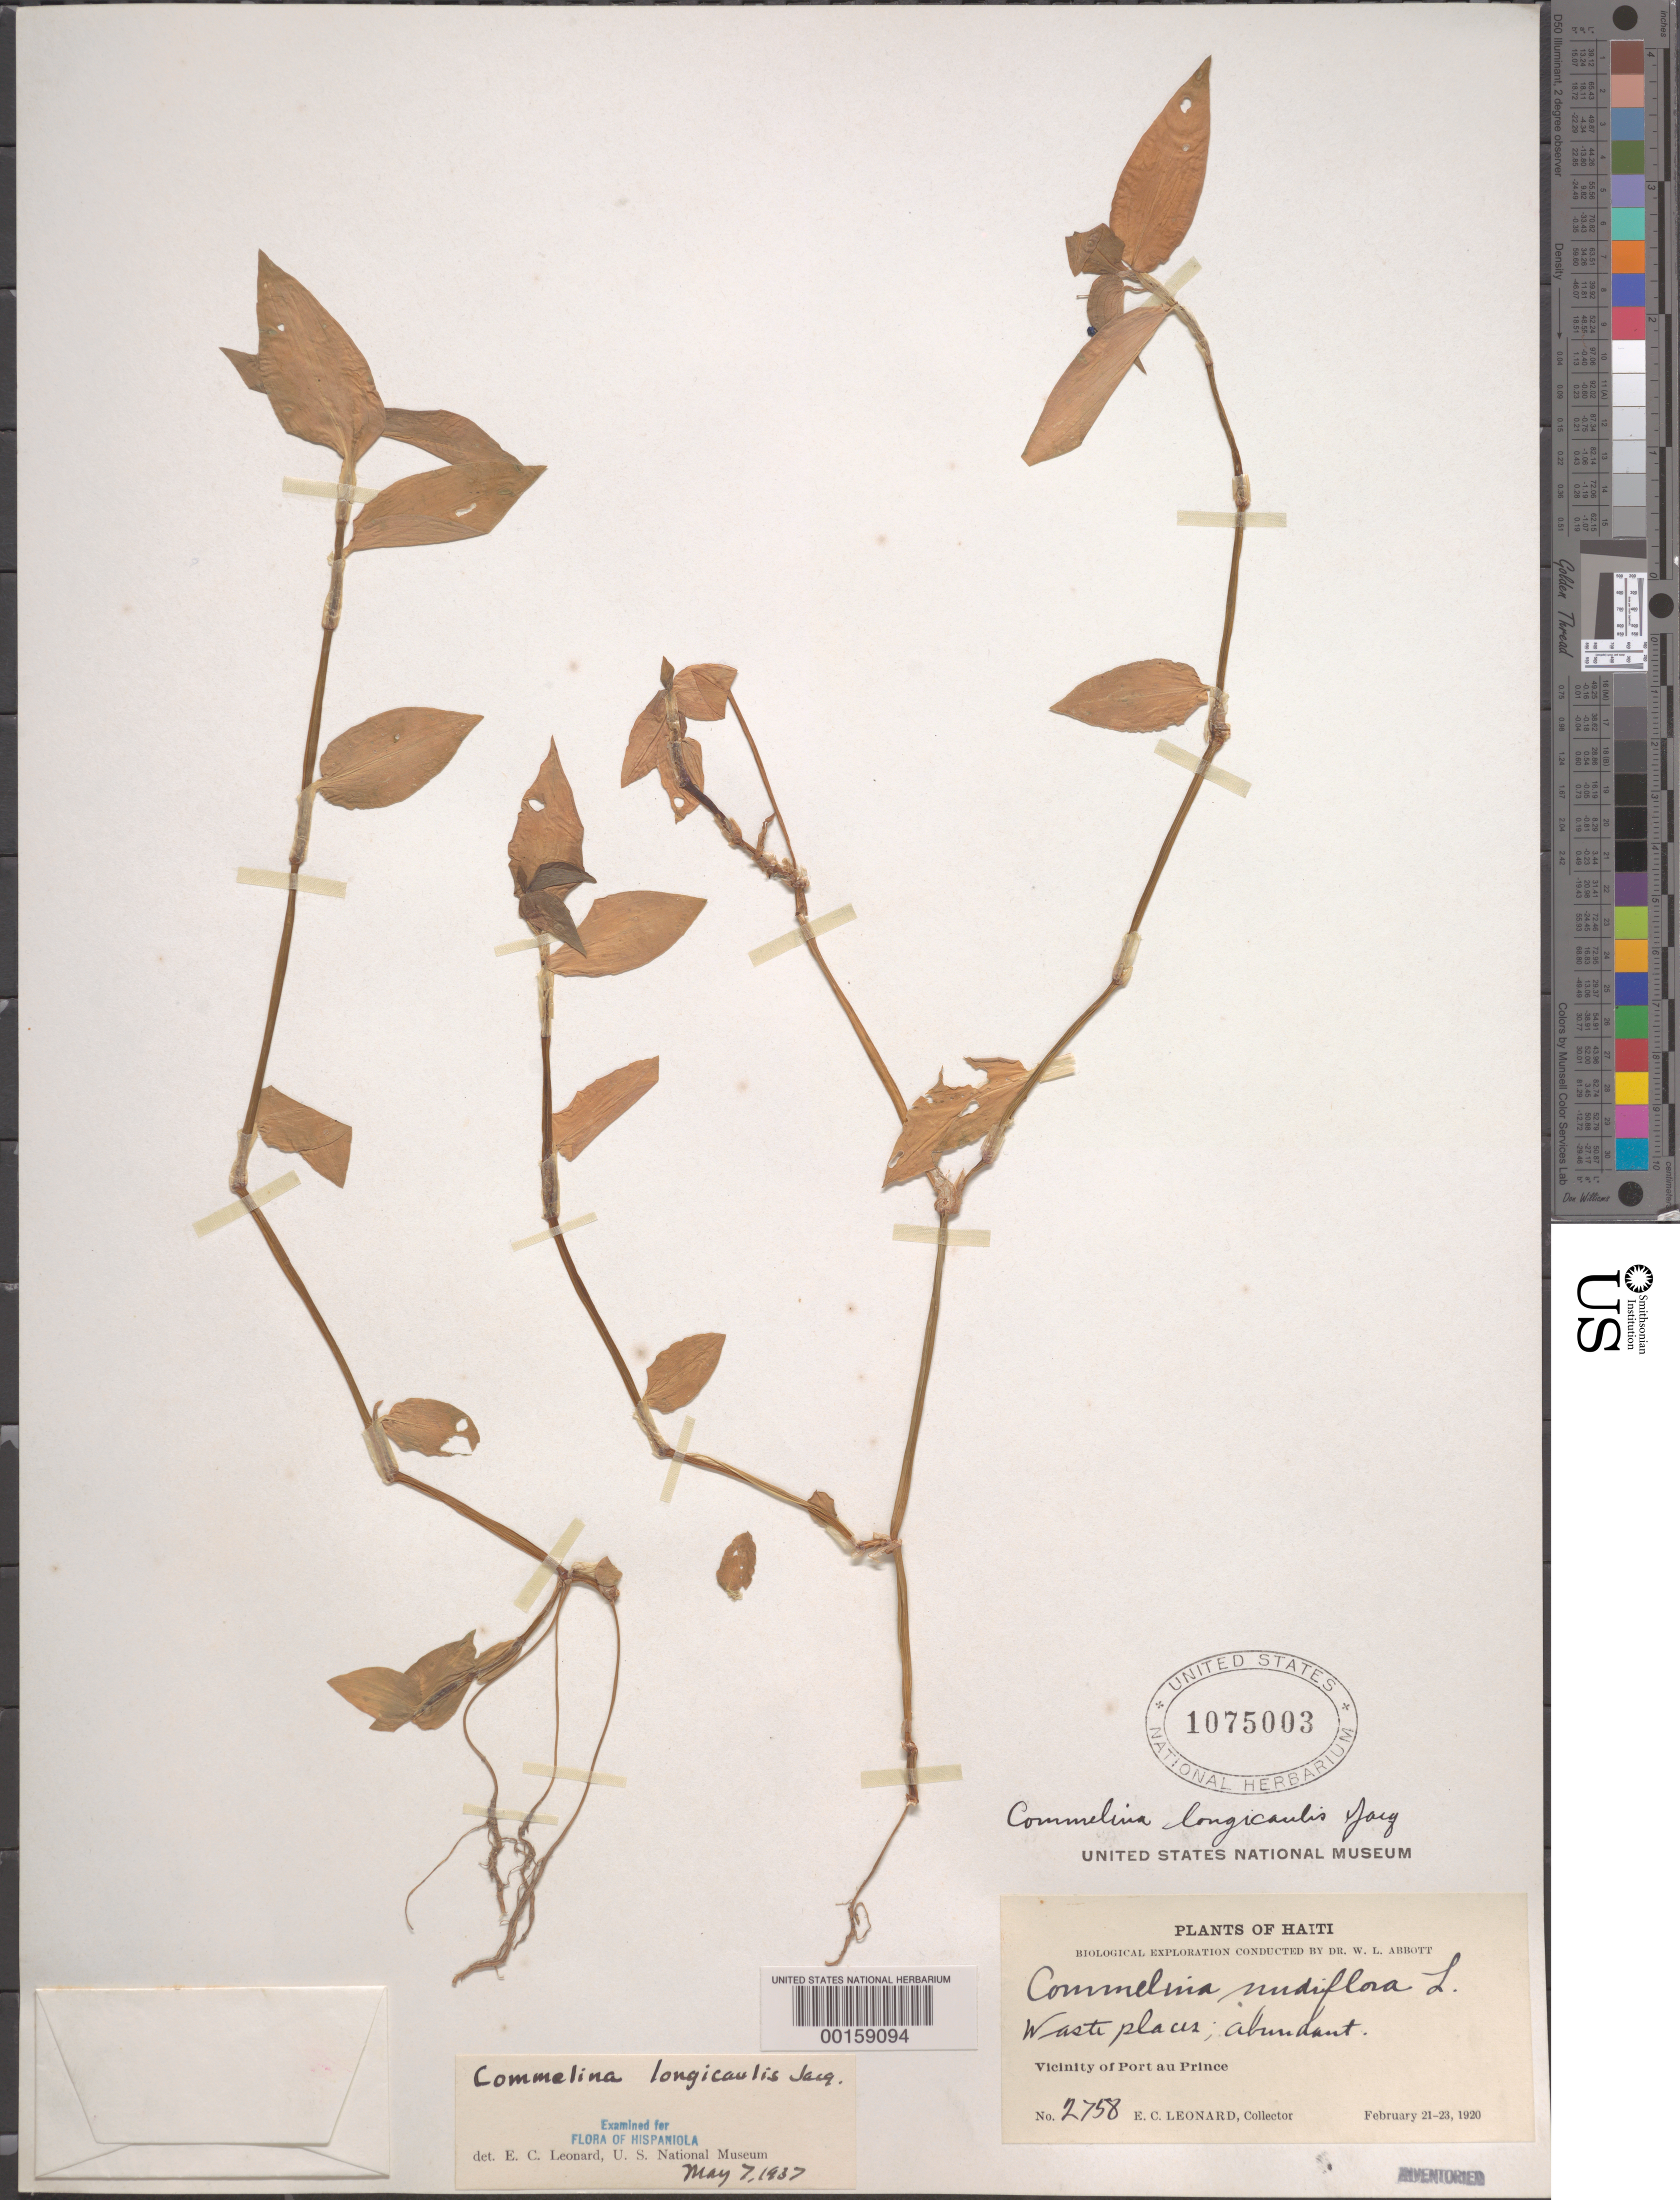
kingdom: Plantae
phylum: Tracheophyta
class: Liliopsida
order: Commelinales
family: Commelinaceae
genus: Commelina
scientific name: Commelina diffusa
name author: Burm. f.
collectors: E. L. Ekman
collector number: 2758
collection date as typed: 21 Feb 1920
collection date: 1920-02-21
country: Haiti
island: Hispaniola Island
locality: Port au prince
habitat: Waste places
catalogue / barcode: US 1075003